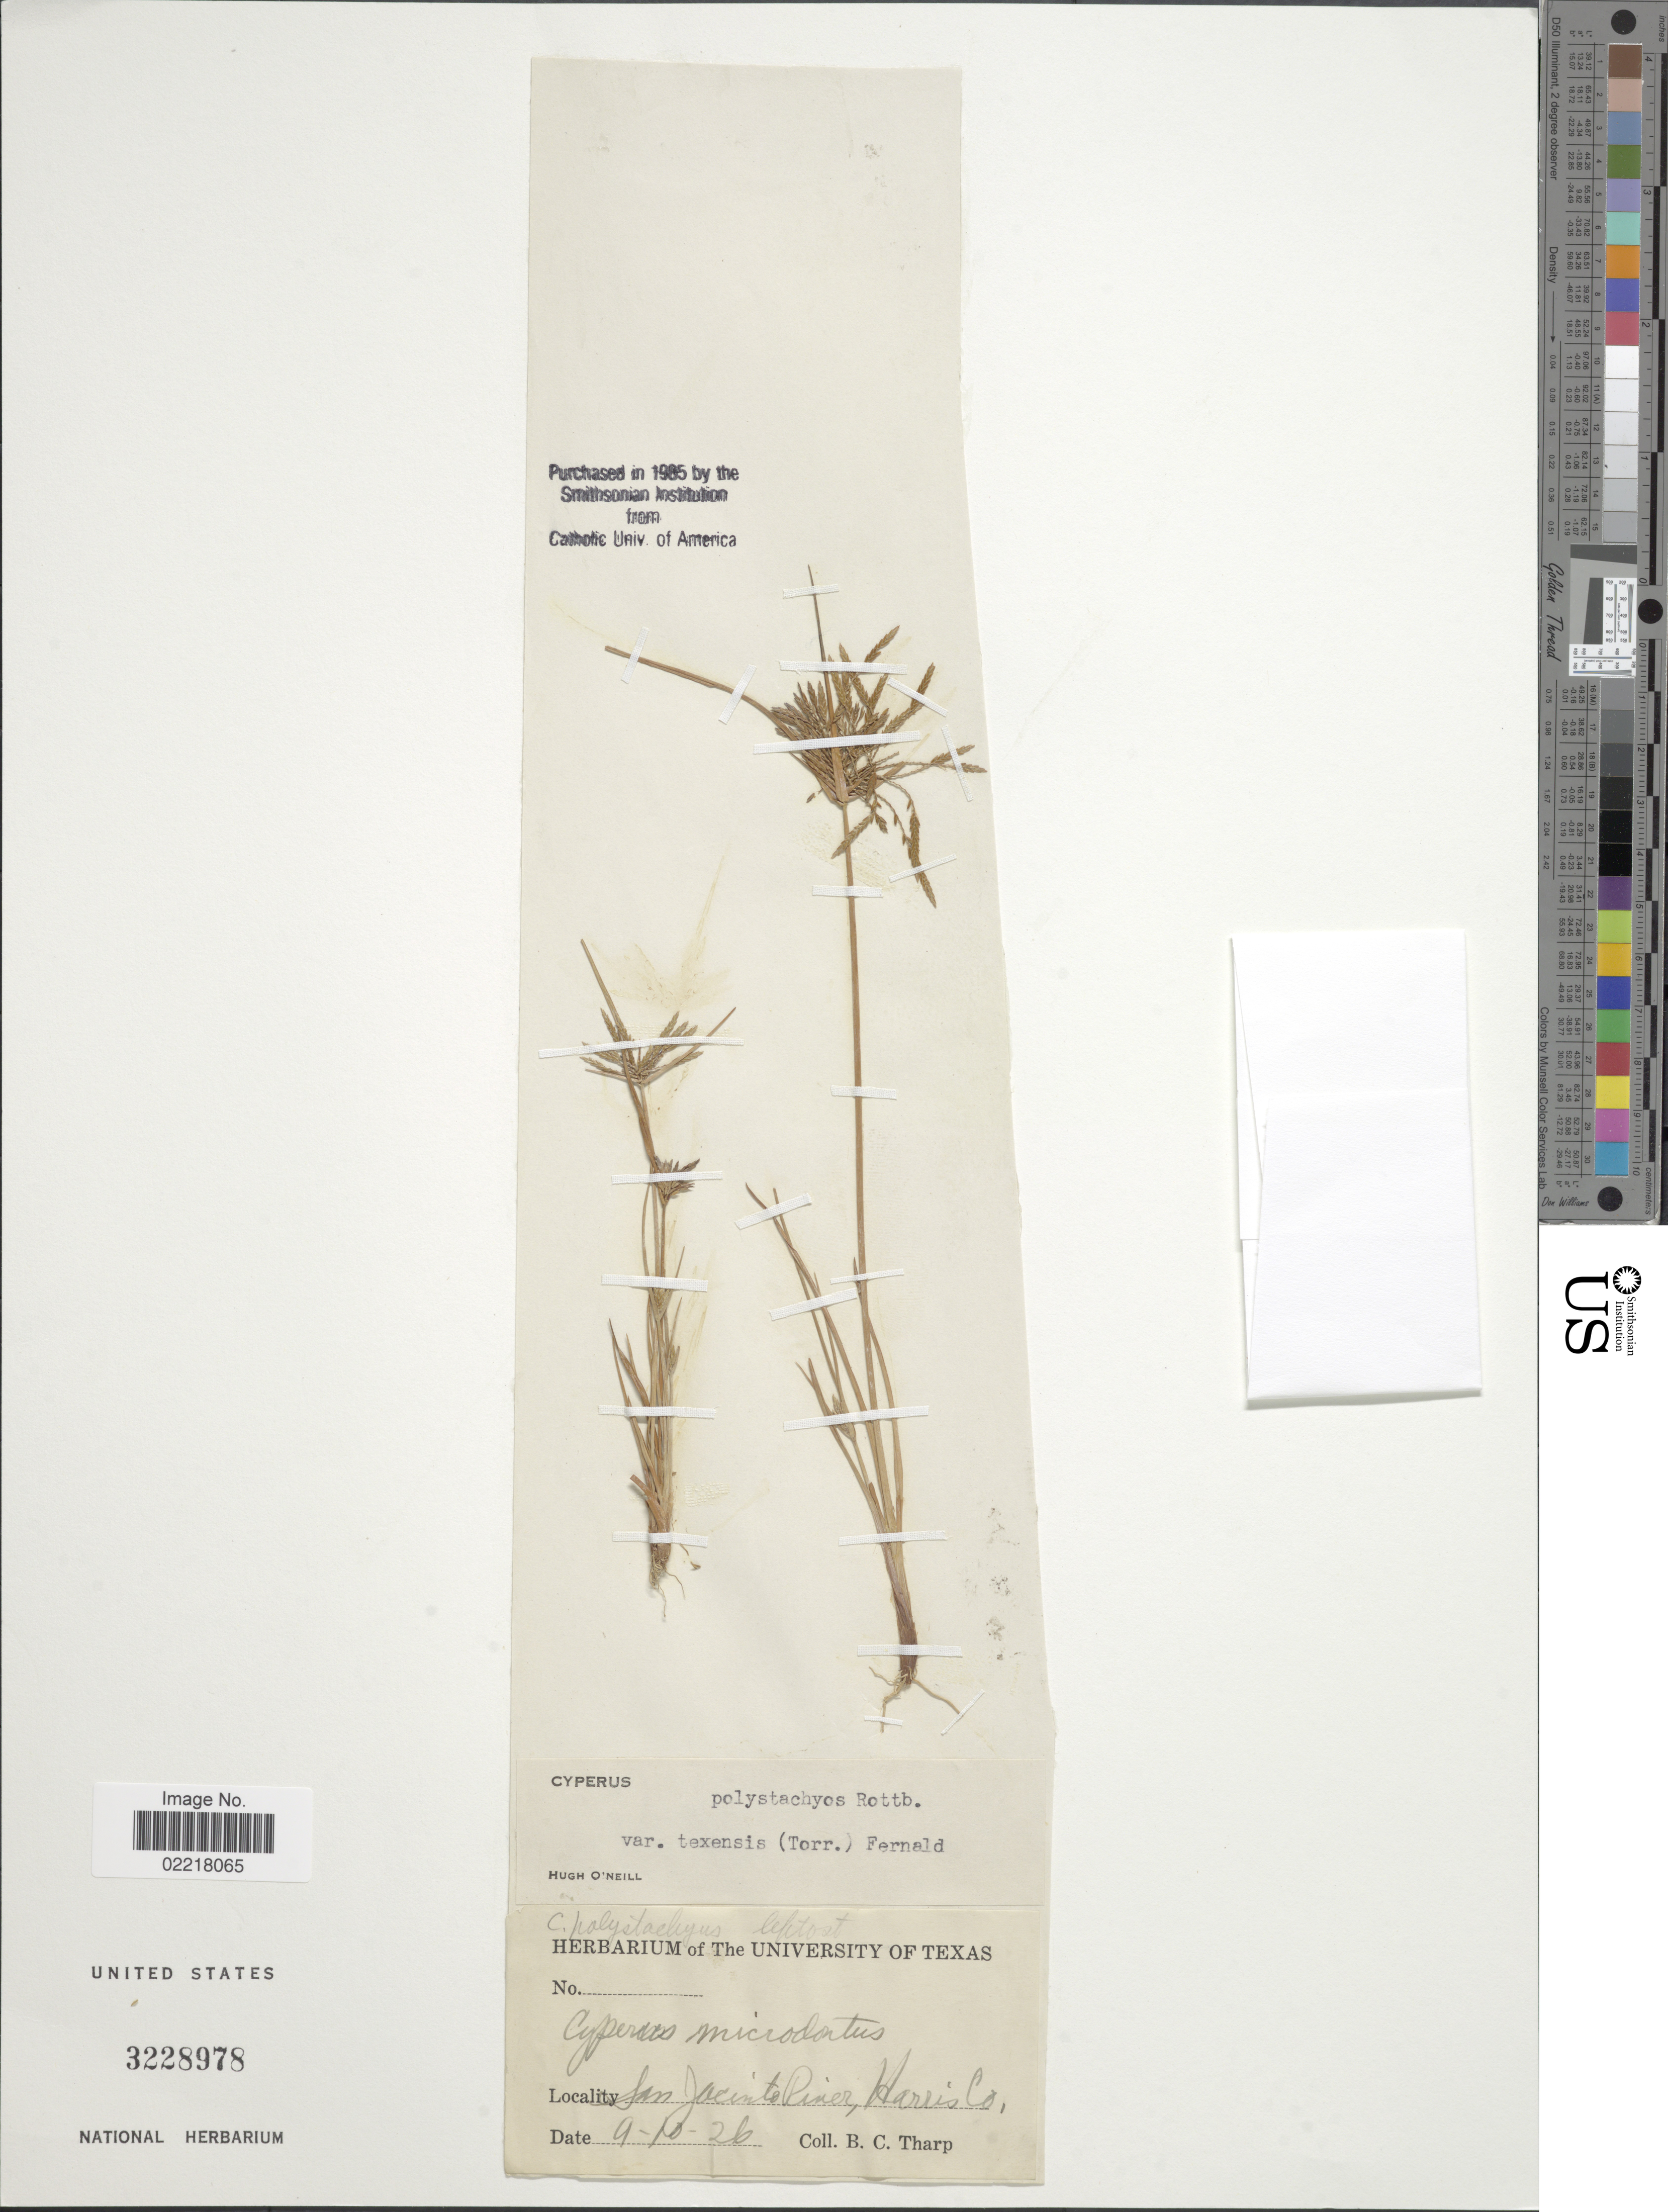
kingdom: Plantae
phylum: Tracheophyta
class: Liliopsida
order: Poales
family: Cyperaceae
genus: Cyperus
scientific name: Cyperus polystachyos var. texensis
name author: (Torr.) Fernald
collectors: B. C. Tharp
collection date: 1926-09-10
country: United States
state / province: Texas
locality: San Jacinto River, Harris Co.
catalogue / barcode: US 3228978